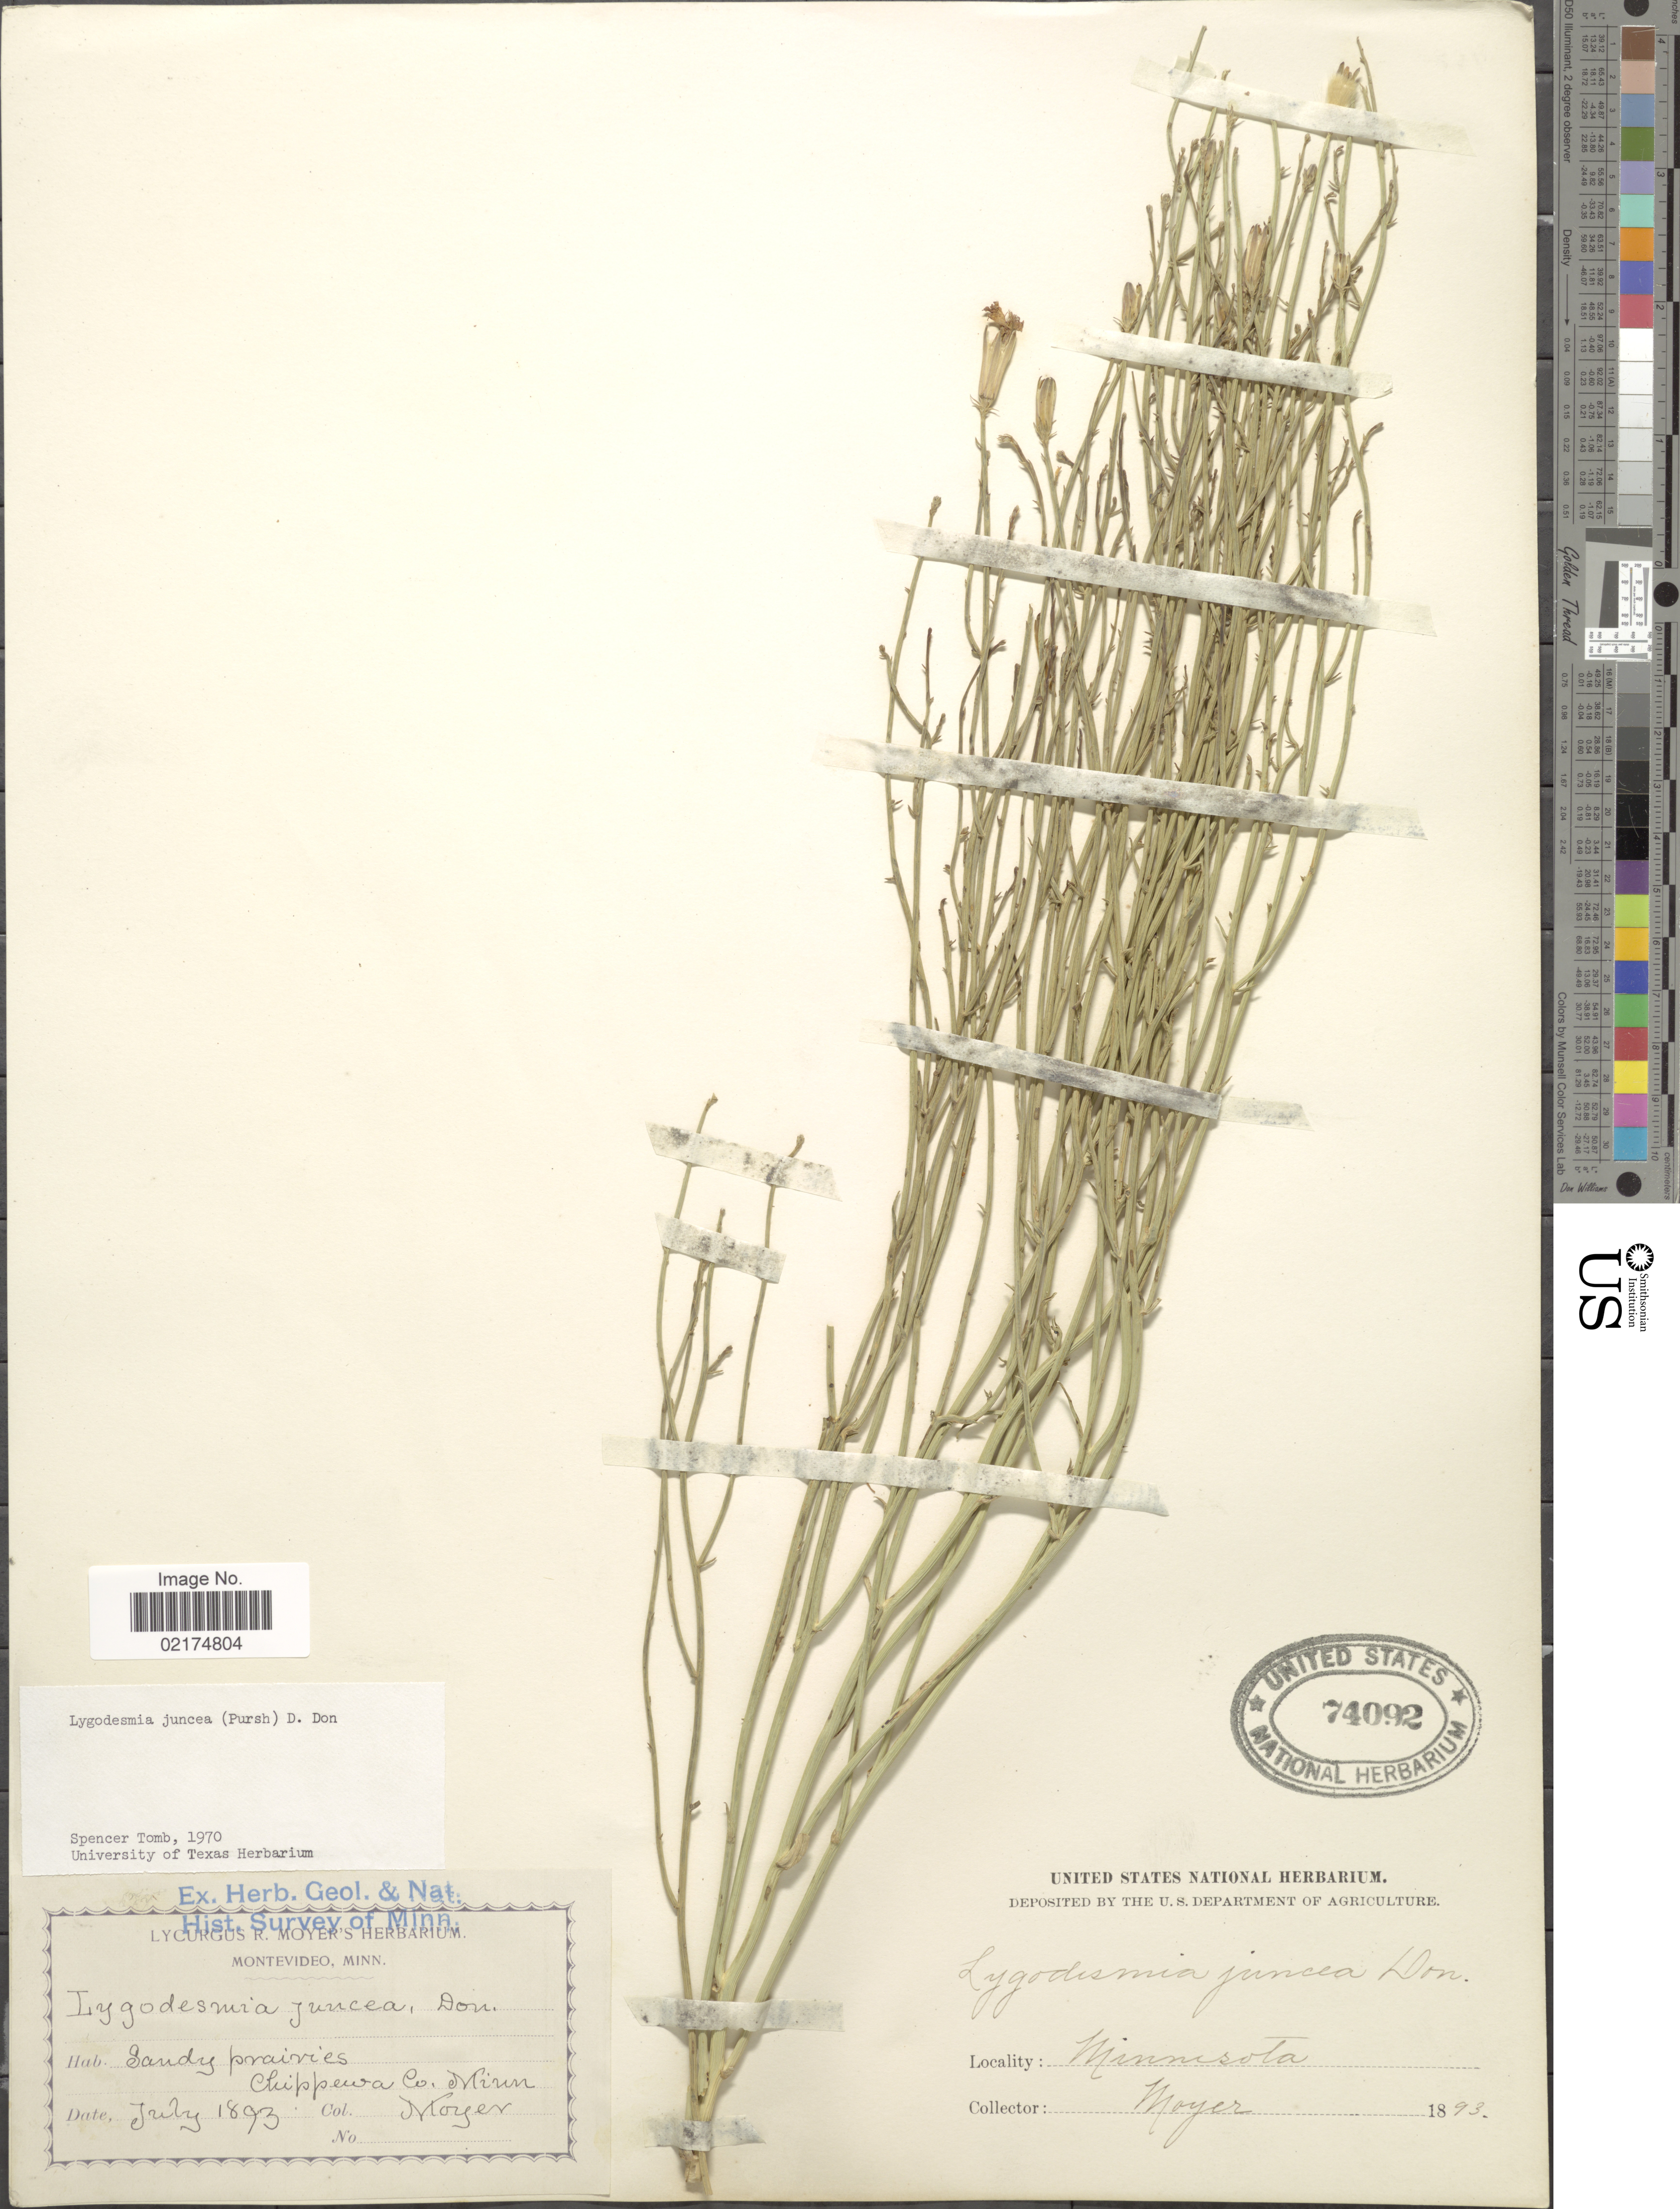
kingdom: Plantae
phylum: Tracheophyta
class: Magnoliopsida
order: Asterales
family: Asteraceae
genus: Lygodesmia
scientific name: Lygodesmia juncea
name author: D. Don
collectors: Moyer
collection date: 1893-07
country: United States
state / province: Minnesota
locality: Chippewa Co., Minn.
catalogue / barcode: US 74092